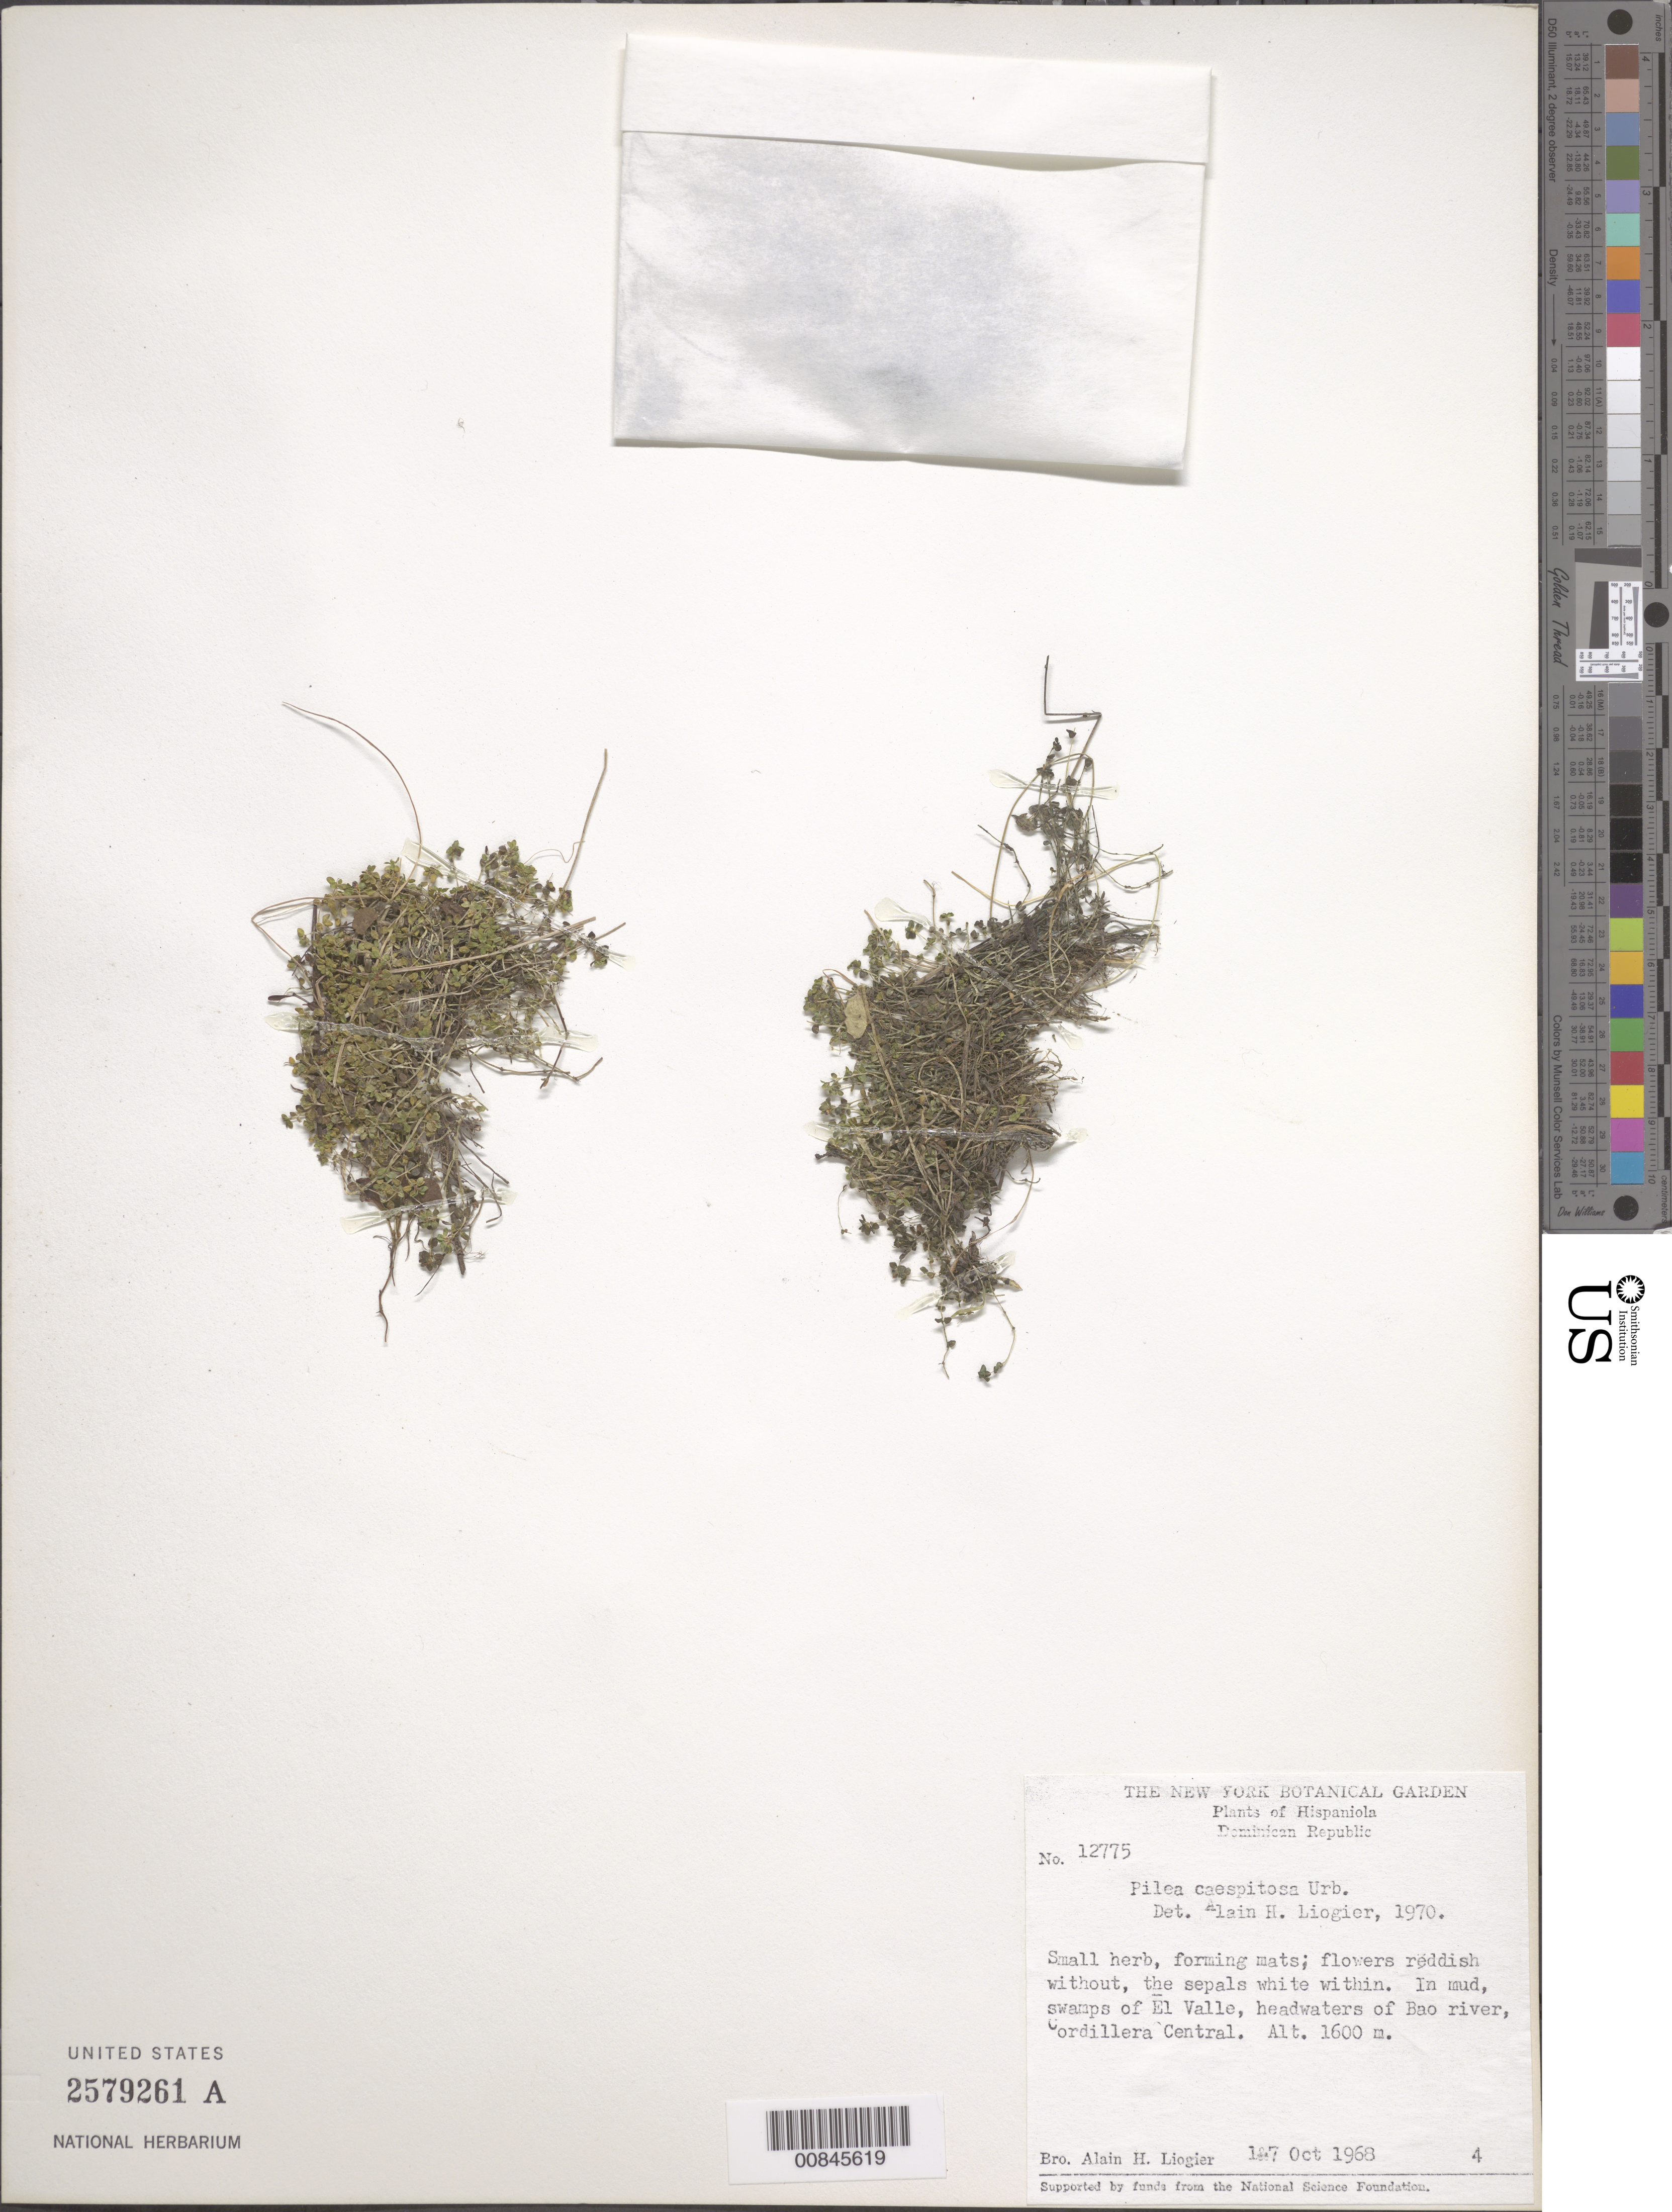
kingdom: Plantae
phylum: Tracheophyta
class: Magnoliopsida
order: Rosales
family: Urticaceae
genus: Pilea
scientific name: Pilea caespitosa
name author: Urb.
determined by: Liogier, Alain H.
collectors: A. H. Liogier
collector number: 12775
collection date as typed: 01 Oct 1968 to 07 Oct 1968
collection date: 1968-10-01/1968-10-07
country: Dominican Republic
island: Hispaniola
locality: El Valle, headwaters of Bao river, Cordillera Central.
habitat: In mud, swamps.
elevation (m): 1600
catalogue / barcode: US 2579261A